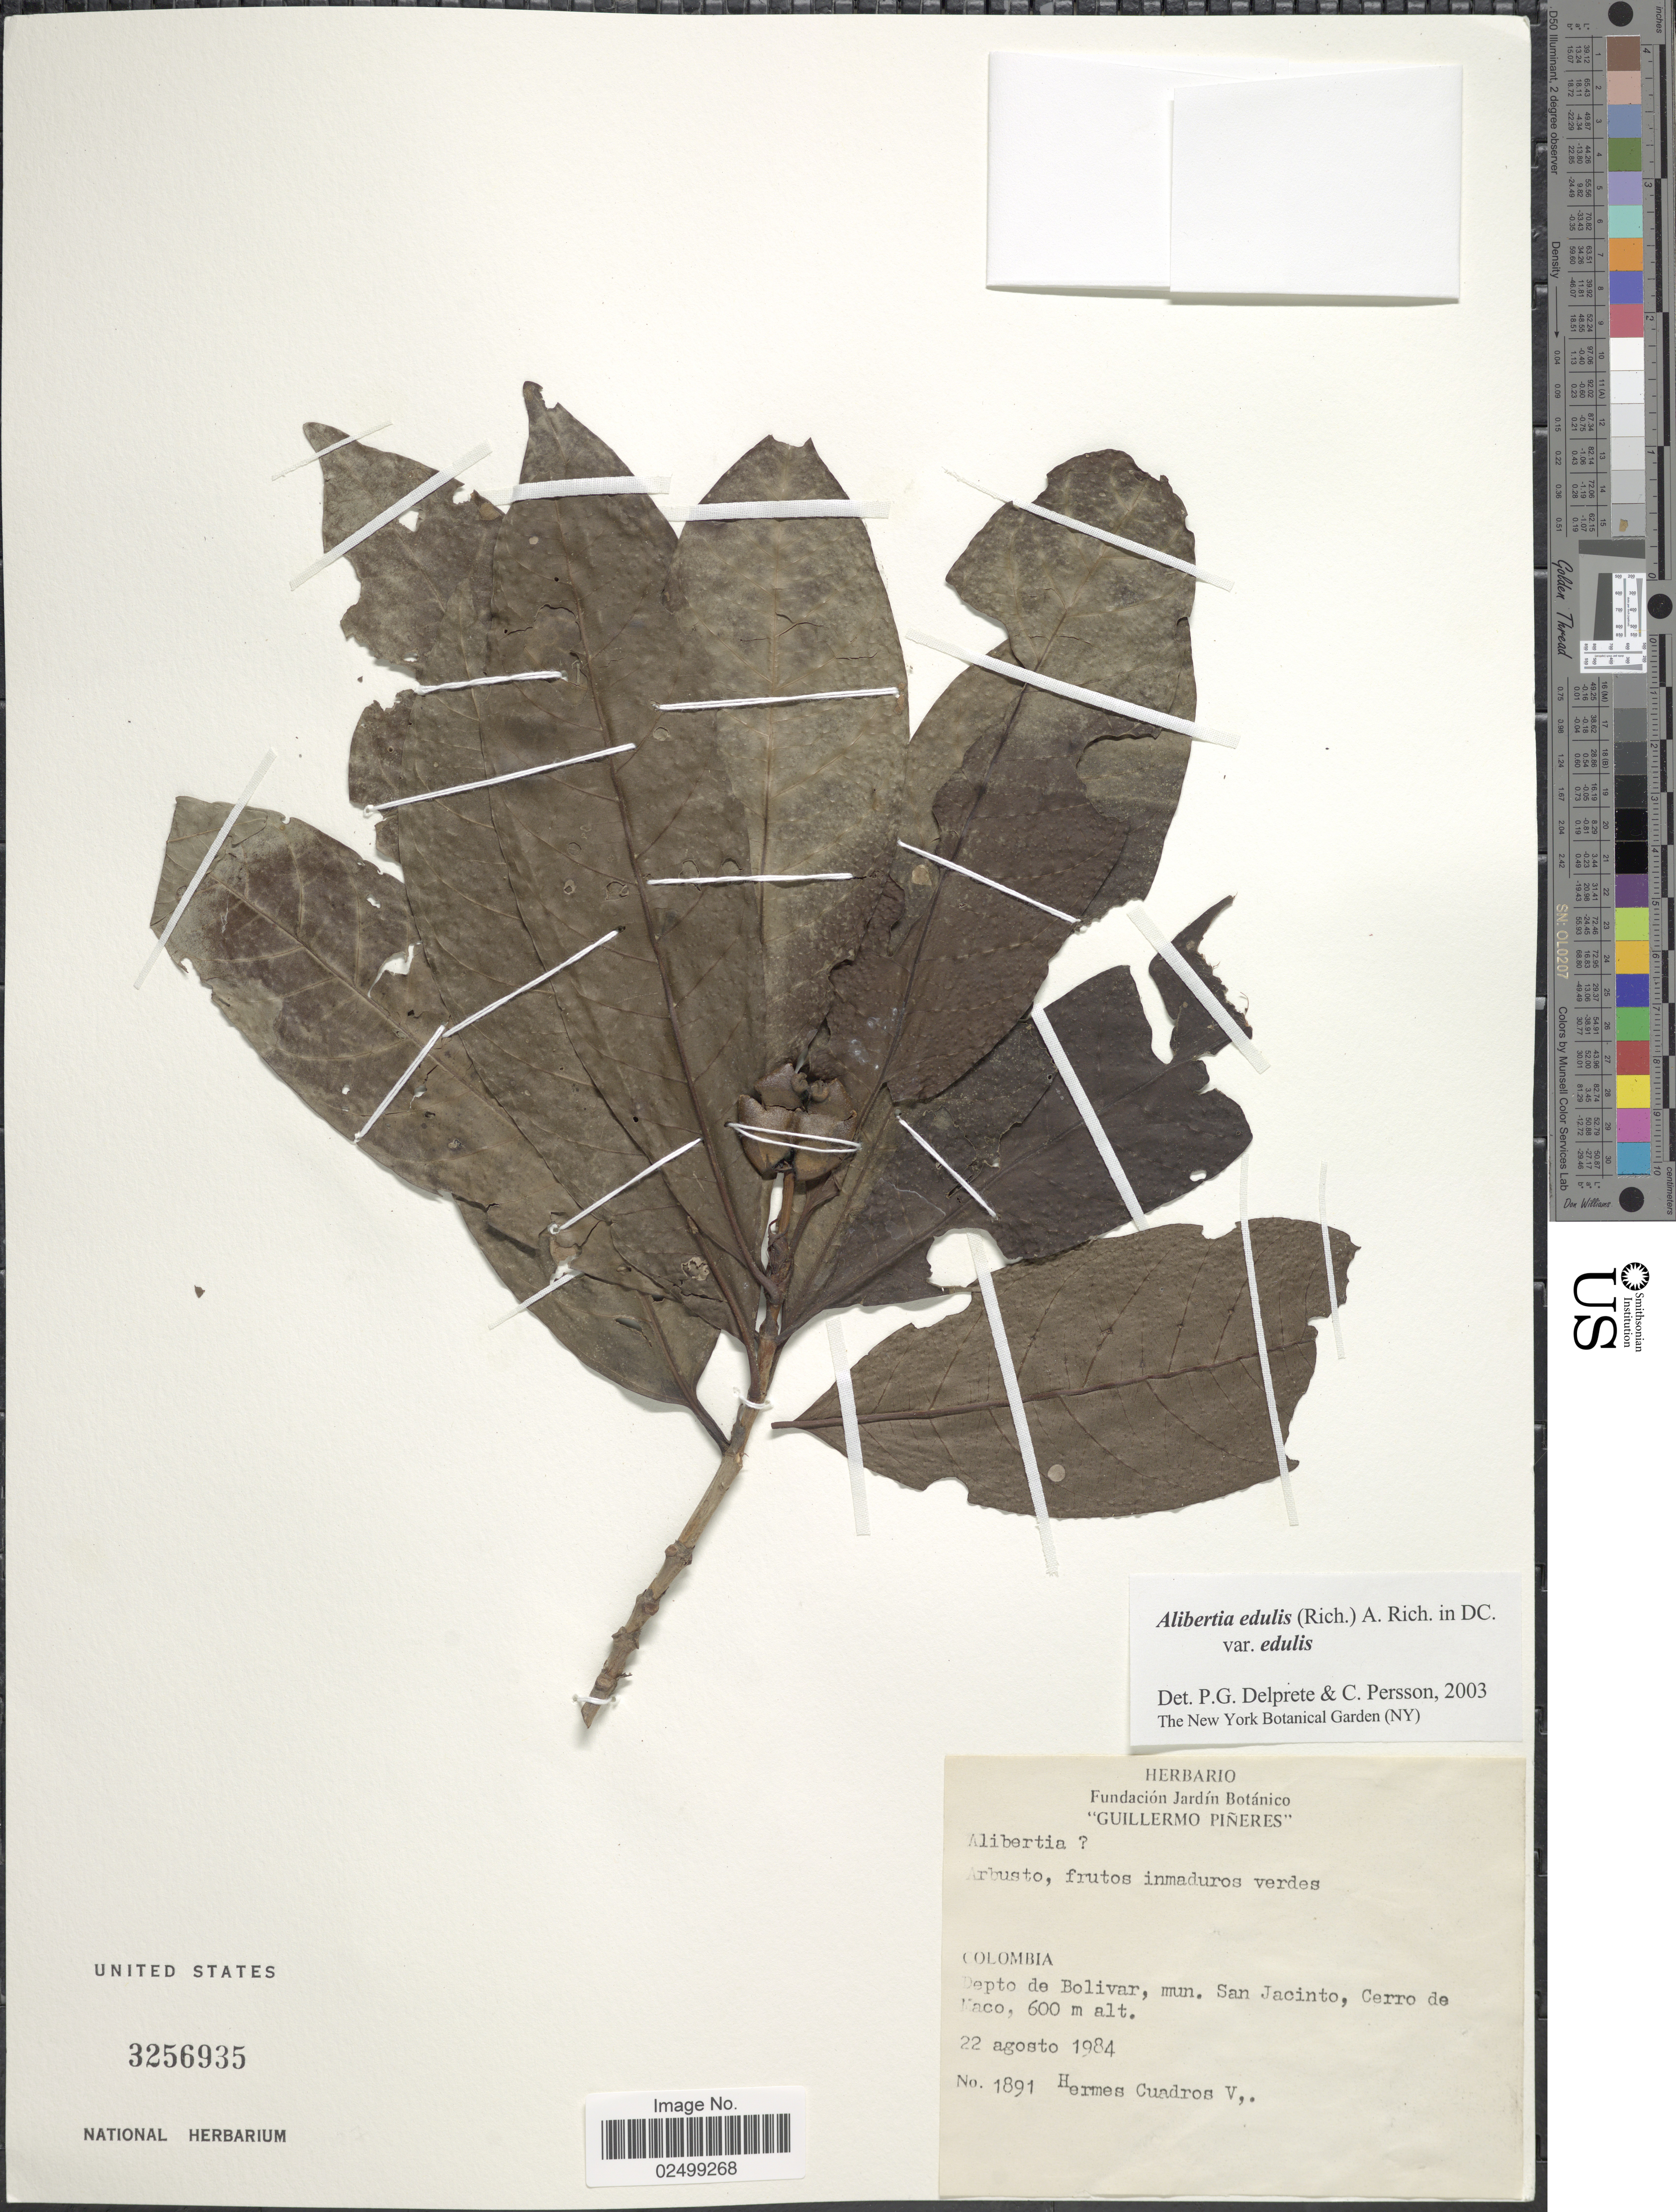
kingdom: Plantae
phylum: Tracheophyta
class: Magnoliopsida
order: Gentianales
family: Rubiaceae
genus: Alibertia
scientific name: Alibertia edulis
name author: (Rich.) A. Rich. ex DC.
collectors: H. Cuadros V.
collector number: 1891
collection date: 1984-08-22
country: Colombia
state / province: Bolívar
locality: Depto. de Bolivar, mun San Jacinto, Cerro de Maco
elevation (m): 600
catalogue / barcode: US 3256935